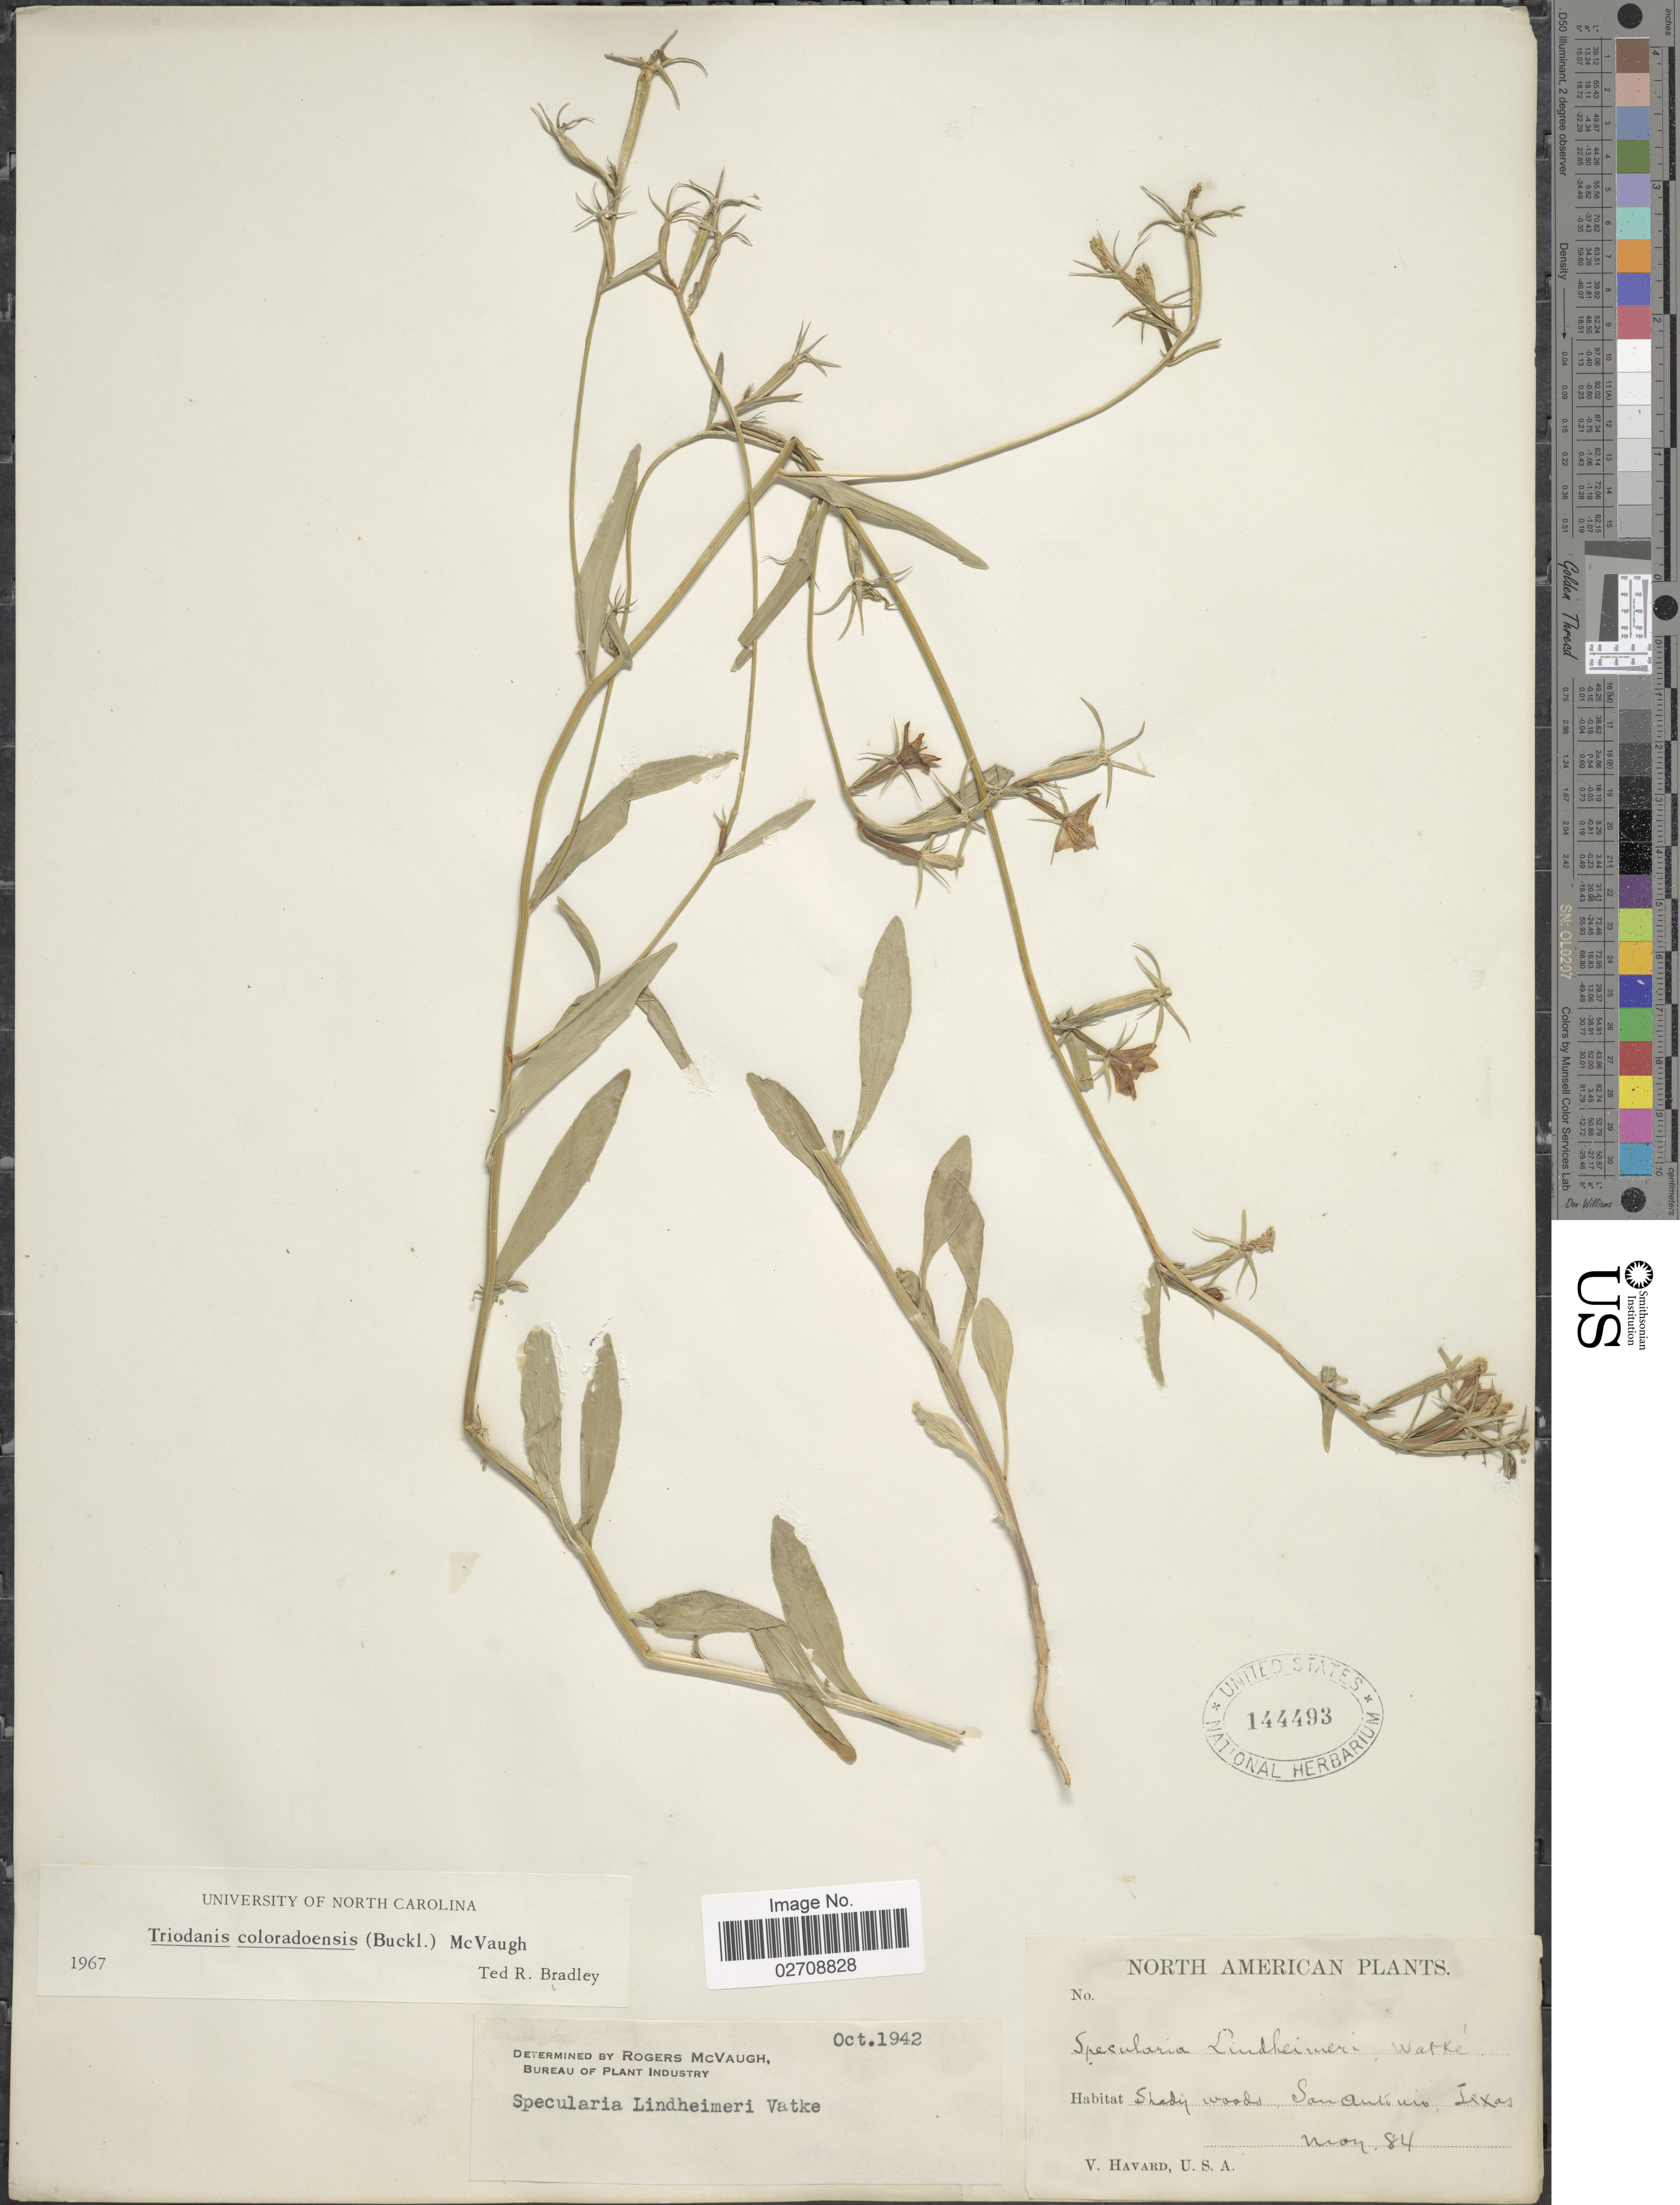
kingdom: Plantae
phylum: Tracheophyta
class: Magnoliopsida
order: Asterales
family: Campanulaceae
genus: Triodanis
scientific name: Triodanis coloradoensis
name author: (Buckley) McVaugh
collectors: V. Havard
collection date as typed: Transcribed d/m/y: /5/84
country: United States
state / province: Texas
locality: San Antonio, Texas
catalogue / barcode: US 144493